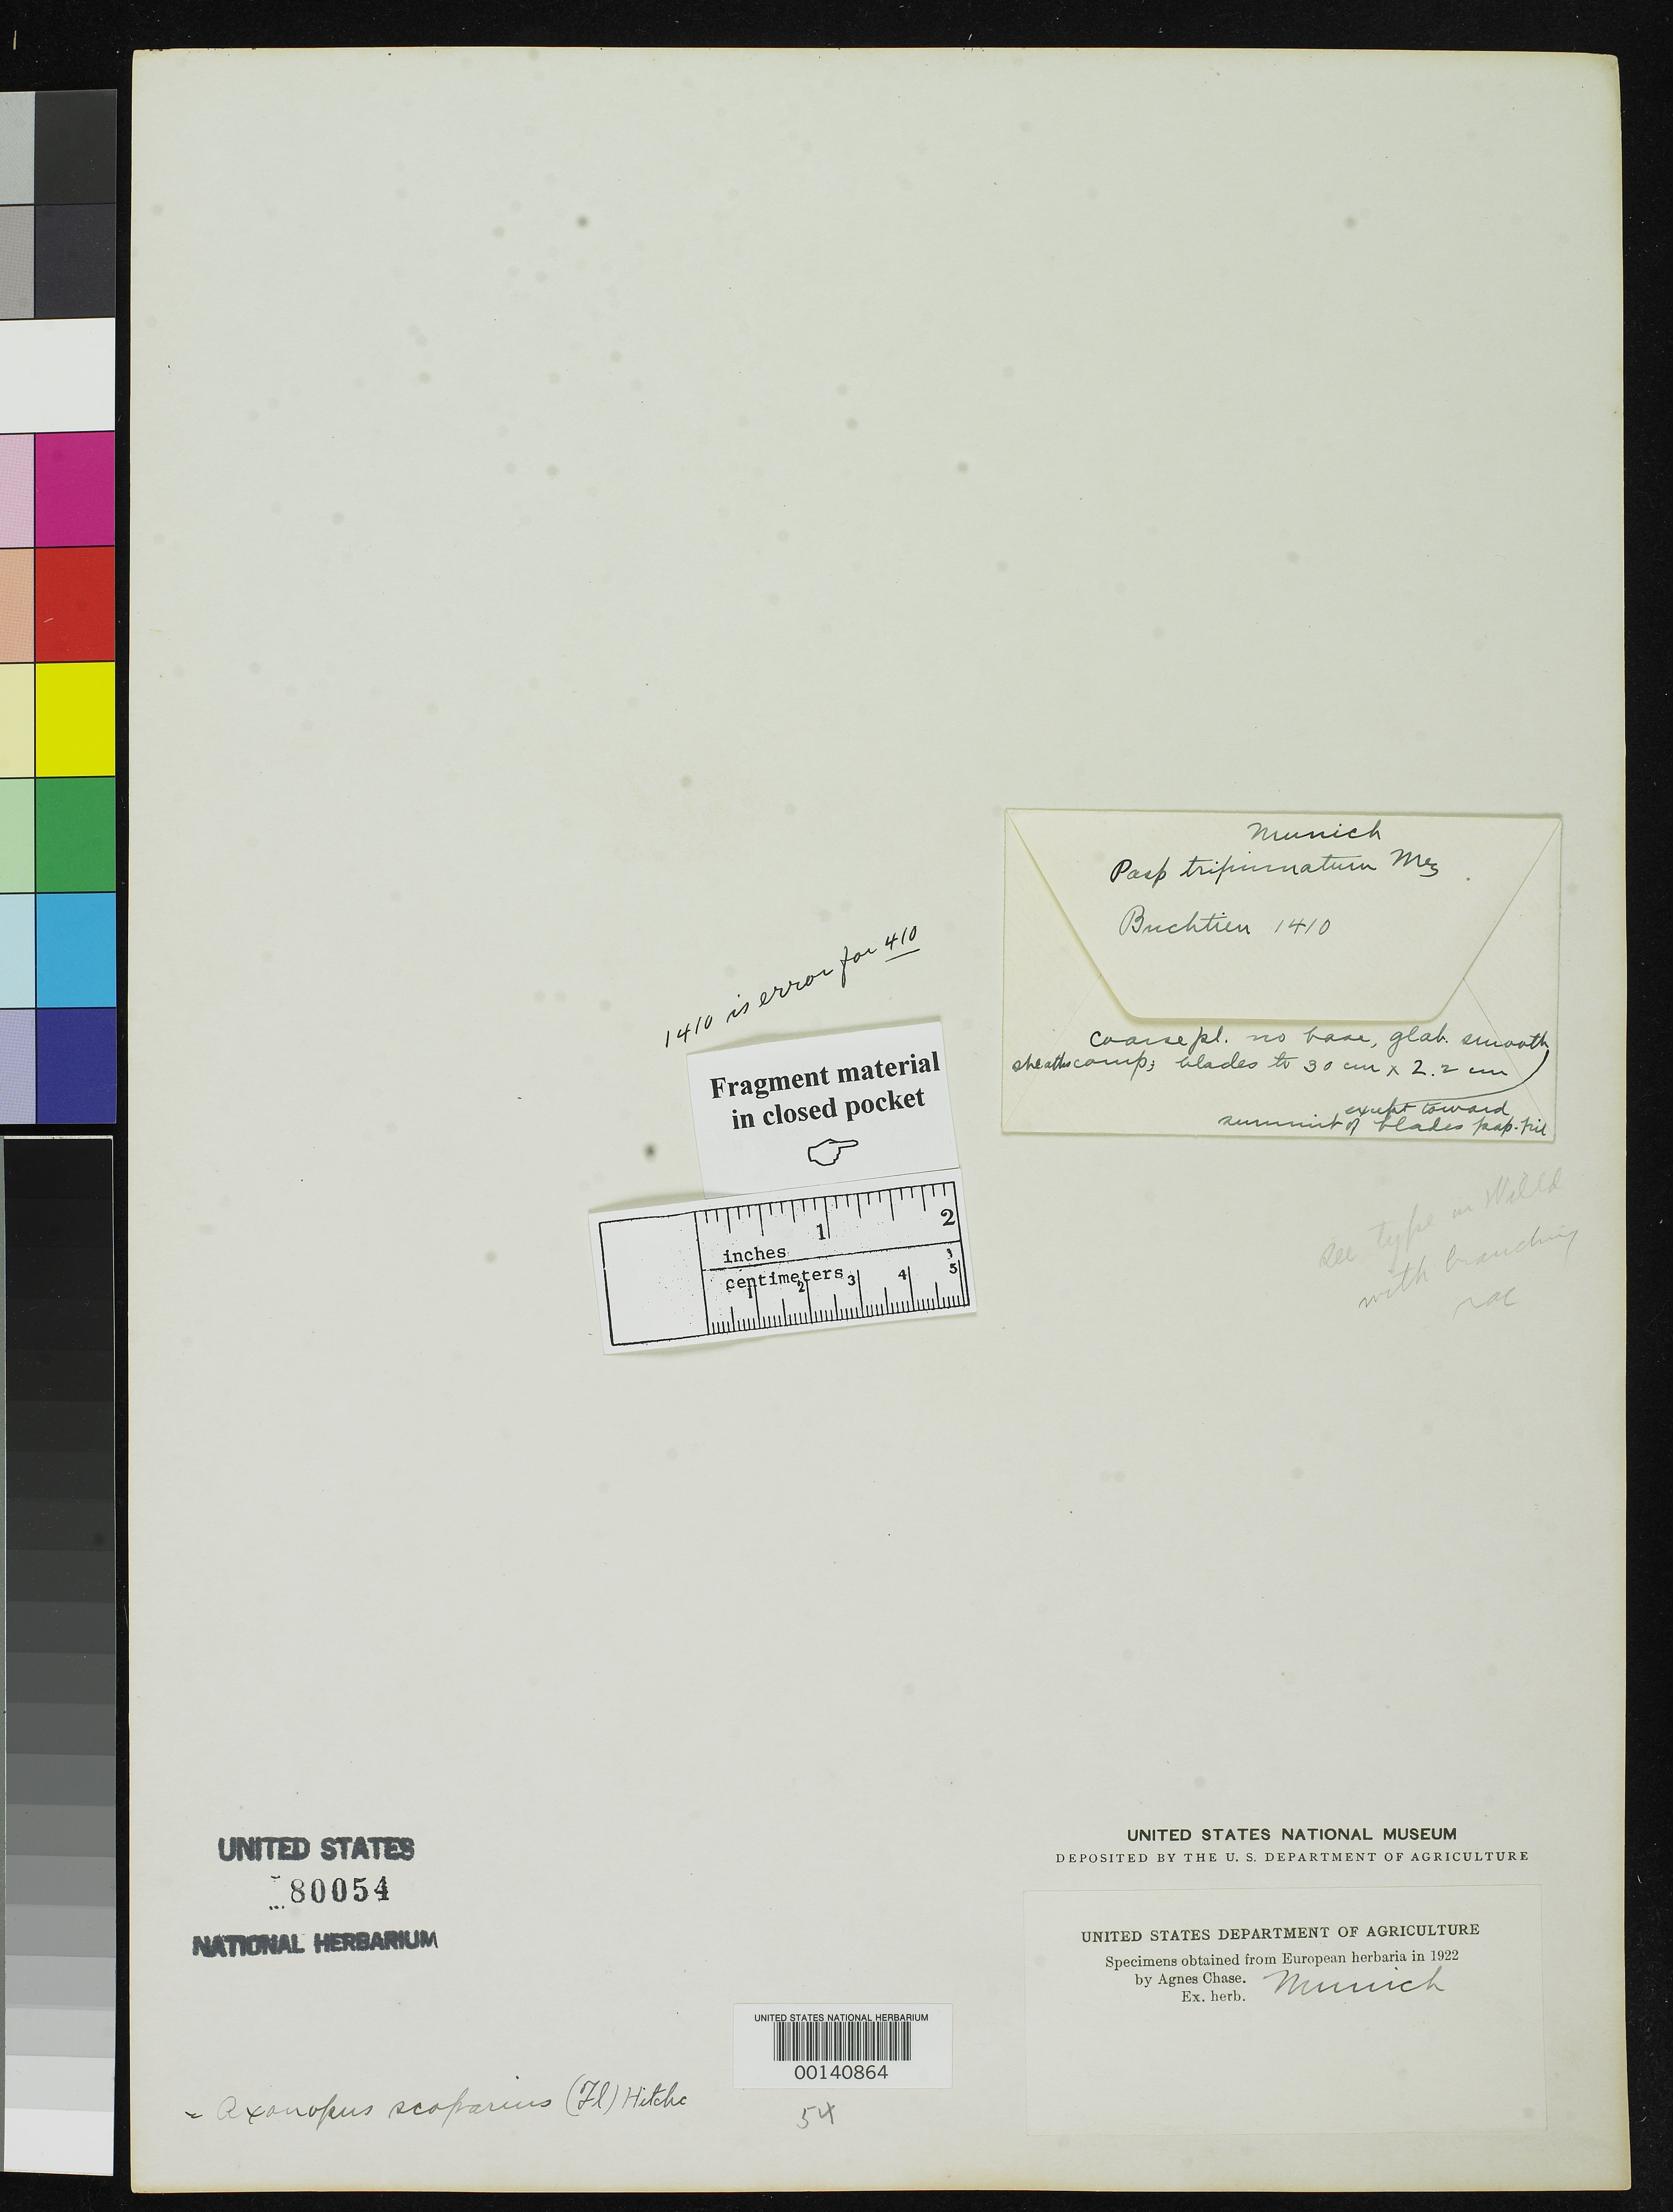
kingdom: Plantae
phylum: Tracheophyta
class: Liliopsida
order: Poales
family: Poaceae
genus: Paspalum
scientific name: Paspalum tripinnatum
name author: Mez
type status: Type Fragment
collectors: O. Buchtien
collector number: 410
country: Bolivia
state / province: La Paz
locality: Yungas, Sirupaya near Yanacachi.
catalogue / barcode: US 80054